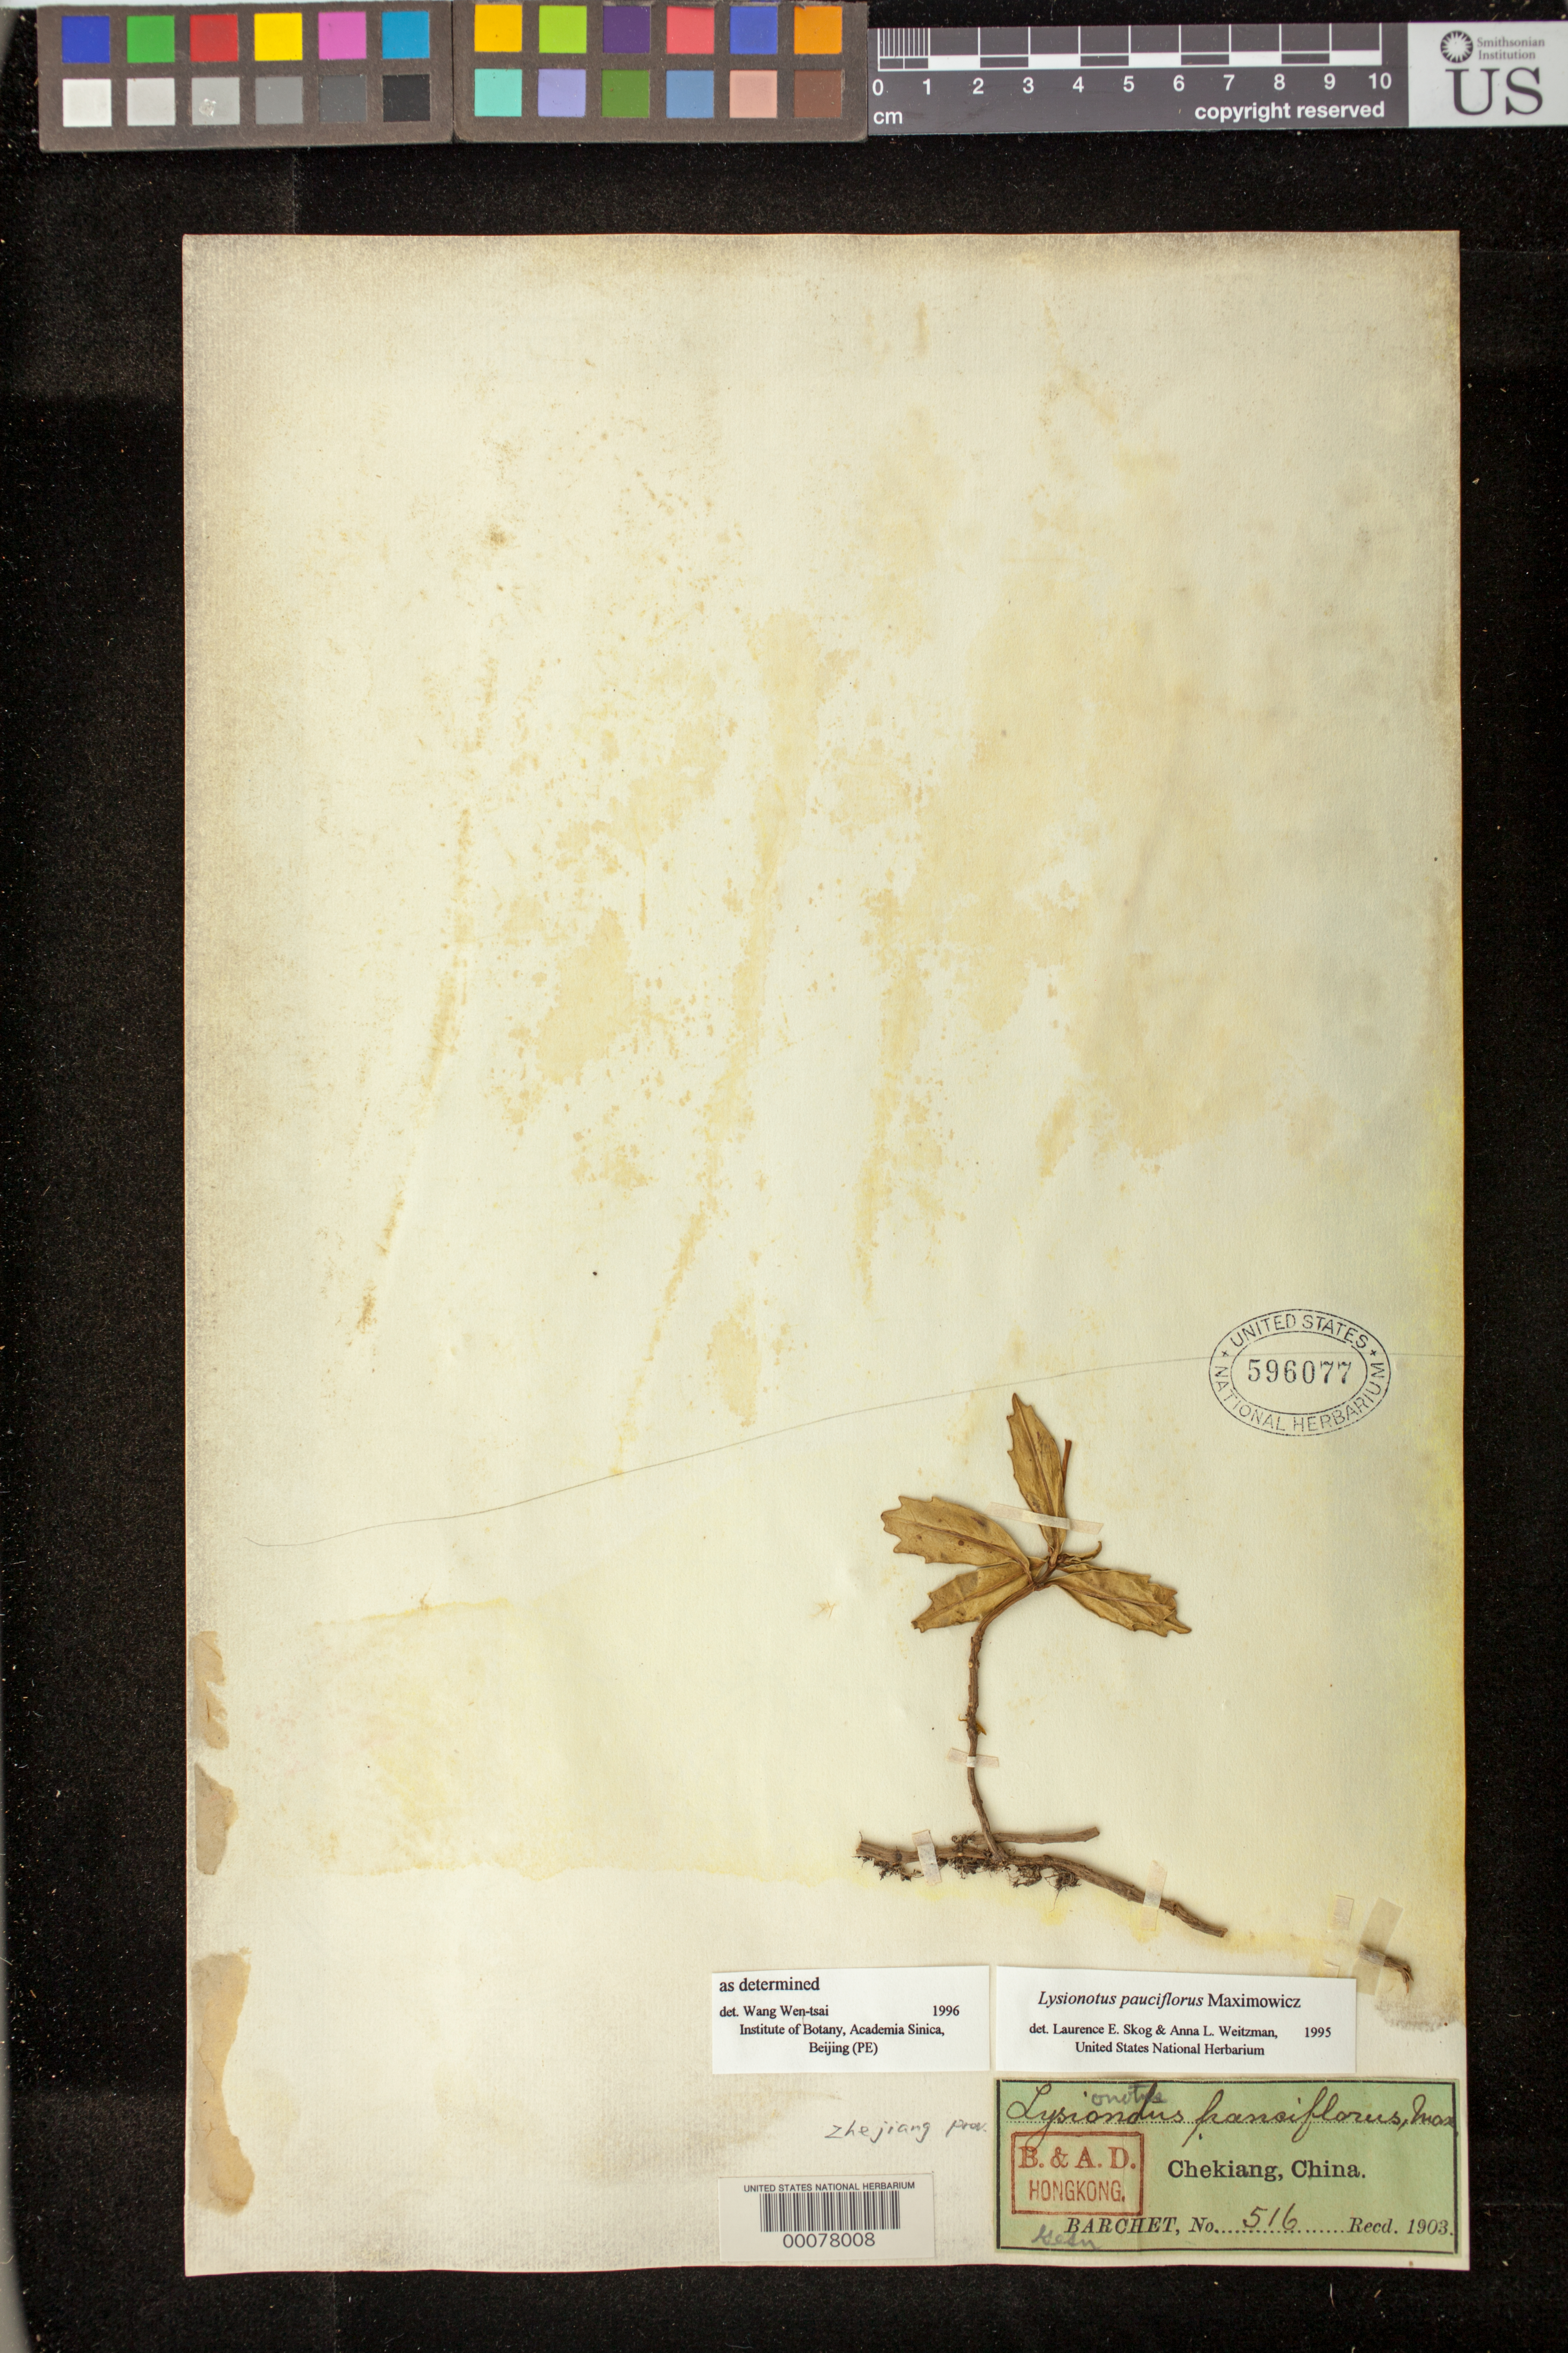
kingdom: Plantae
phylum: Tracheophyta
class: Magnoliopsida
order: Lamiales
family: Gesneriaceae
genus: Lysionotus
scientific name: Lysionotus pauciflorus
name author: Maxim.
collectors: S. P. Barchet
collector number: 516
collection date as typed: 1903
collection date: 1903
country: China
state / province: Zhejiang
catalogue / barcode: US 596077